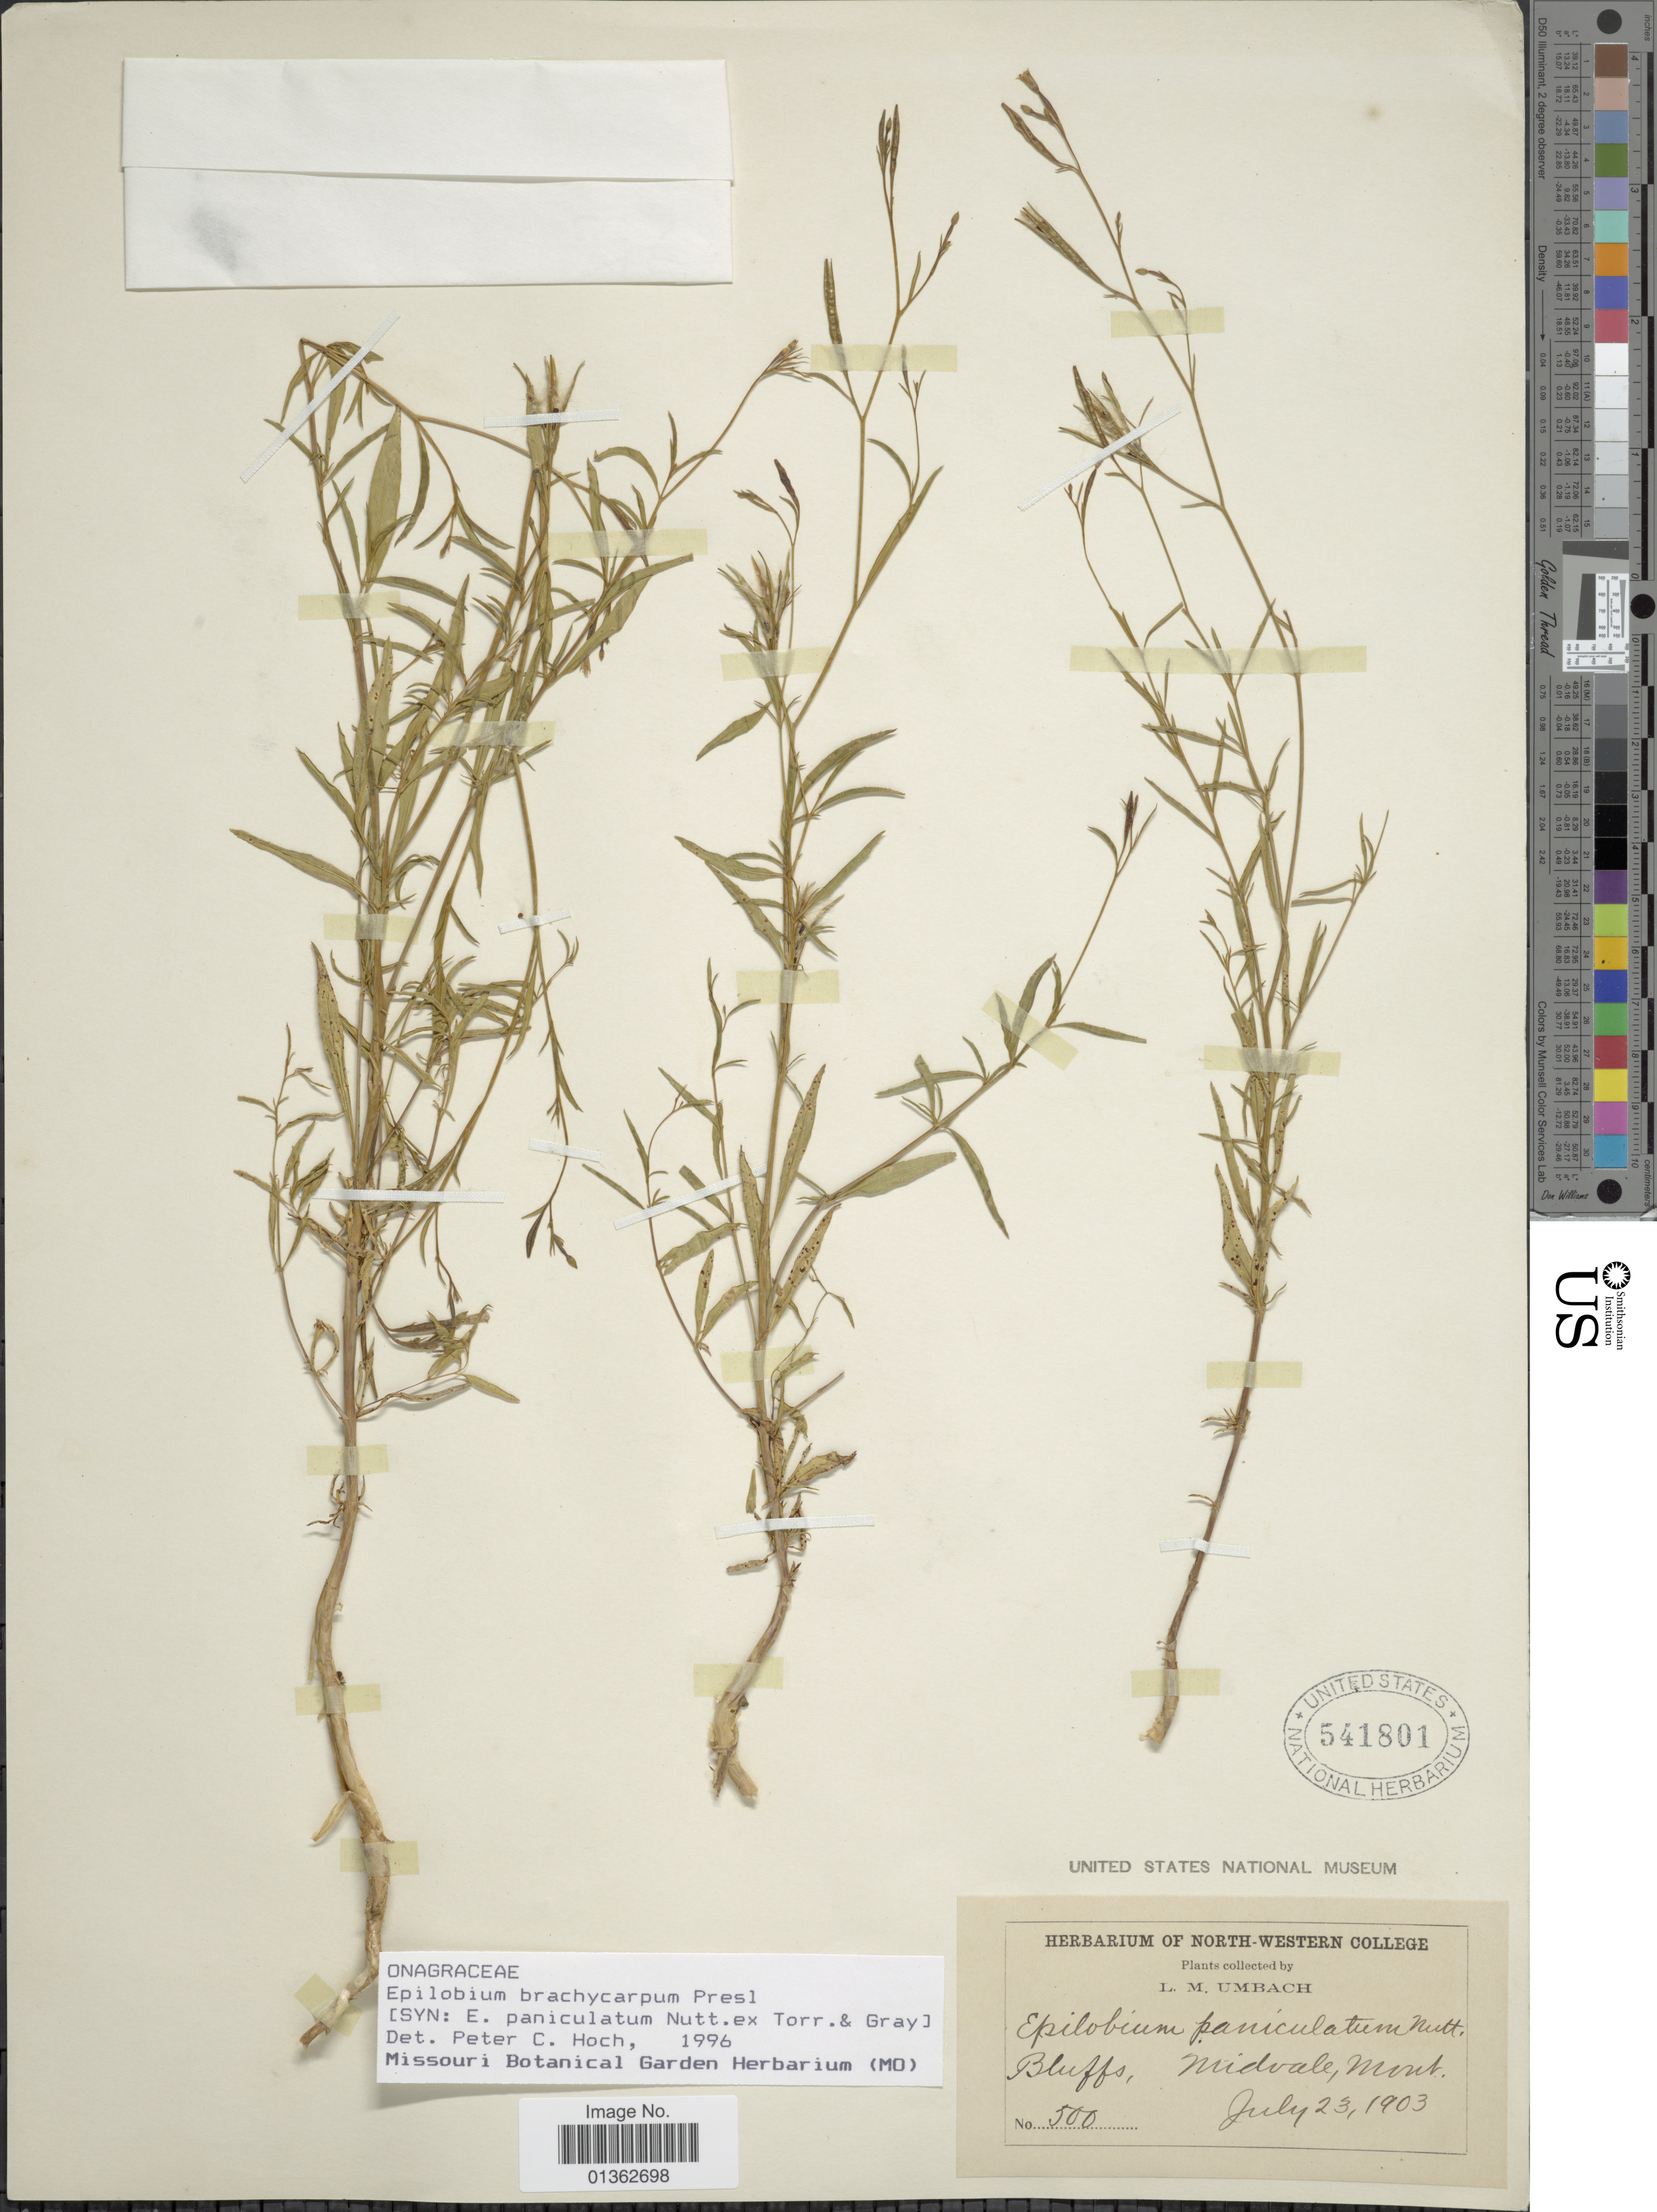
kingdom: Plantae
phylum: Tracheophyta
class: Magnoliopsida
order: Myrtales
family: Onagraceae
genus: Epilobium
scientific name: Epilobium brachycarpum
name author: C. Presl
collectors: L. M. Umbach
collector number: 500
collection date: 1903-07-23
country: United States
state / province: Montana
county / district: Lincoln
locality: Bluffs, Midvale.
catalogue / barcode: US 541801